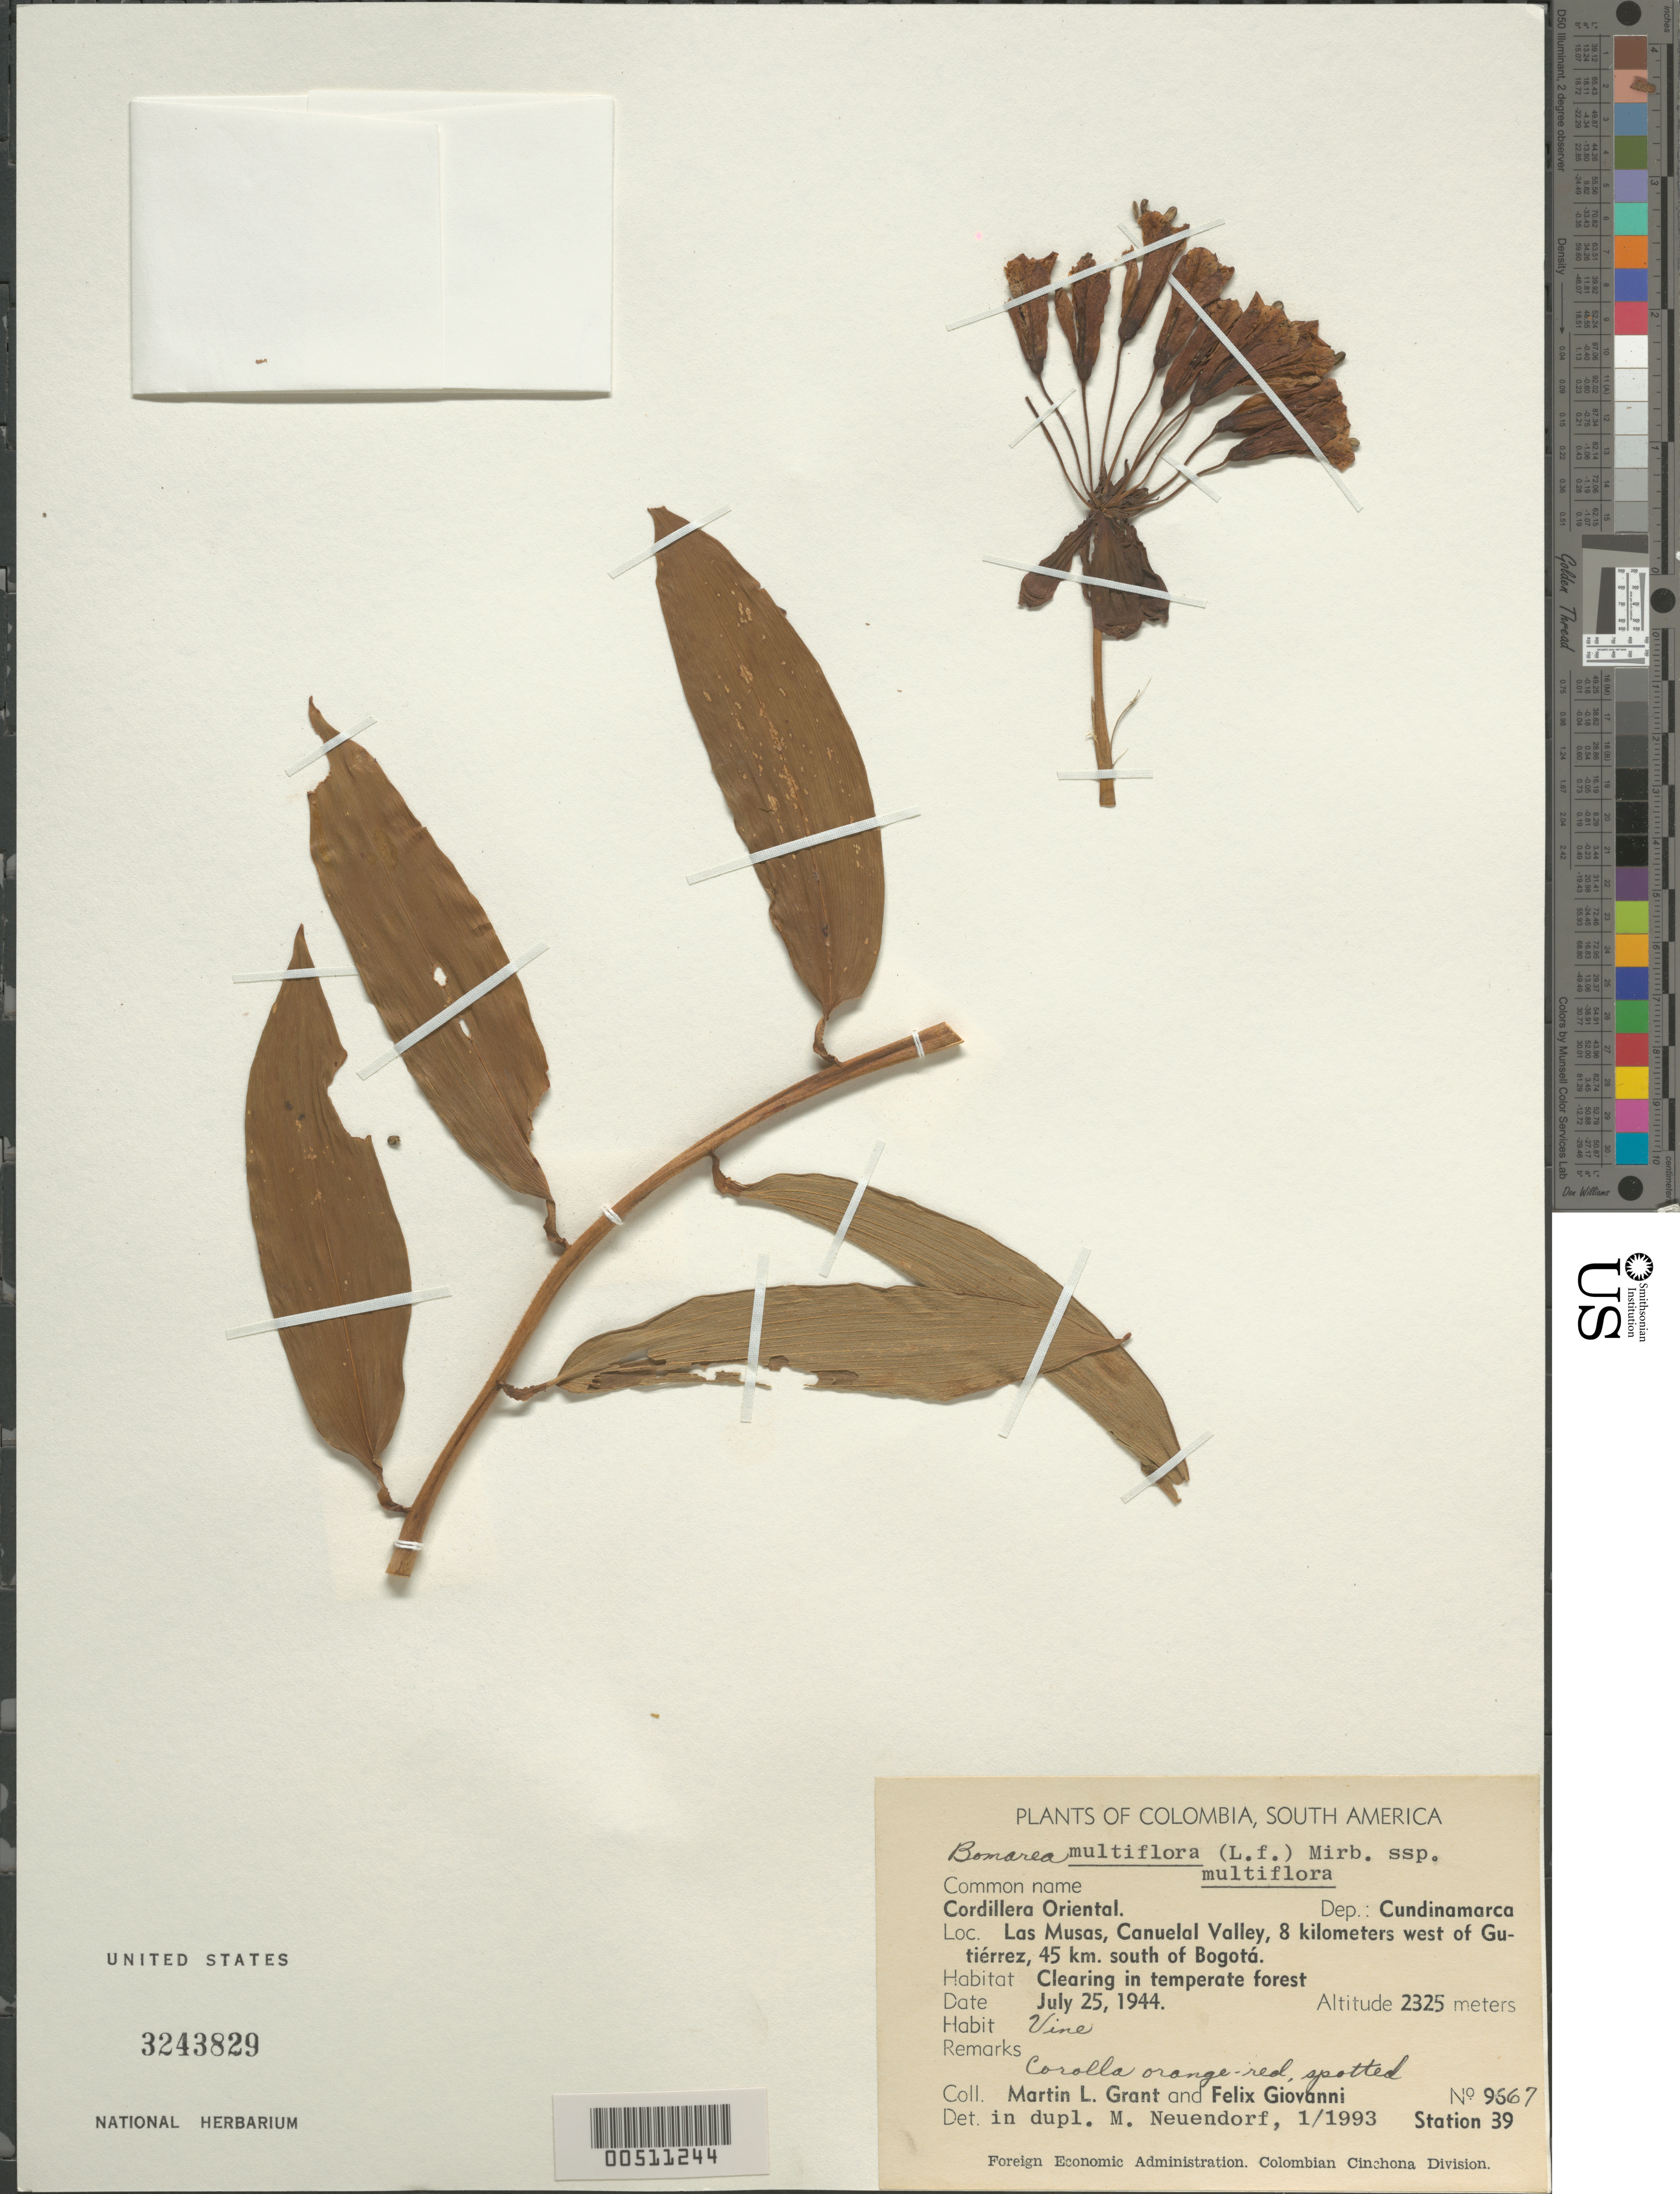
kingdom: Plantae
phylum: Tracheophyta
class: Liliopsida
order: Liliales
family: Alstroemeriaceae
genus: Bomarea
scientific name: Bomarea multiflora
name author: (L. f.) Mirb.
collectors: M. L. Grant & F. Giovanni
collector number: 9667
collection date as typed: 25 Jul 1944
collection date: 1944-07-25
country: Colombia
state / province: Cundinamarca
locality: W of Gutierrez, S of Bogota, las Musas, Canuelal Valley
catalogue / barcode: US 3243829